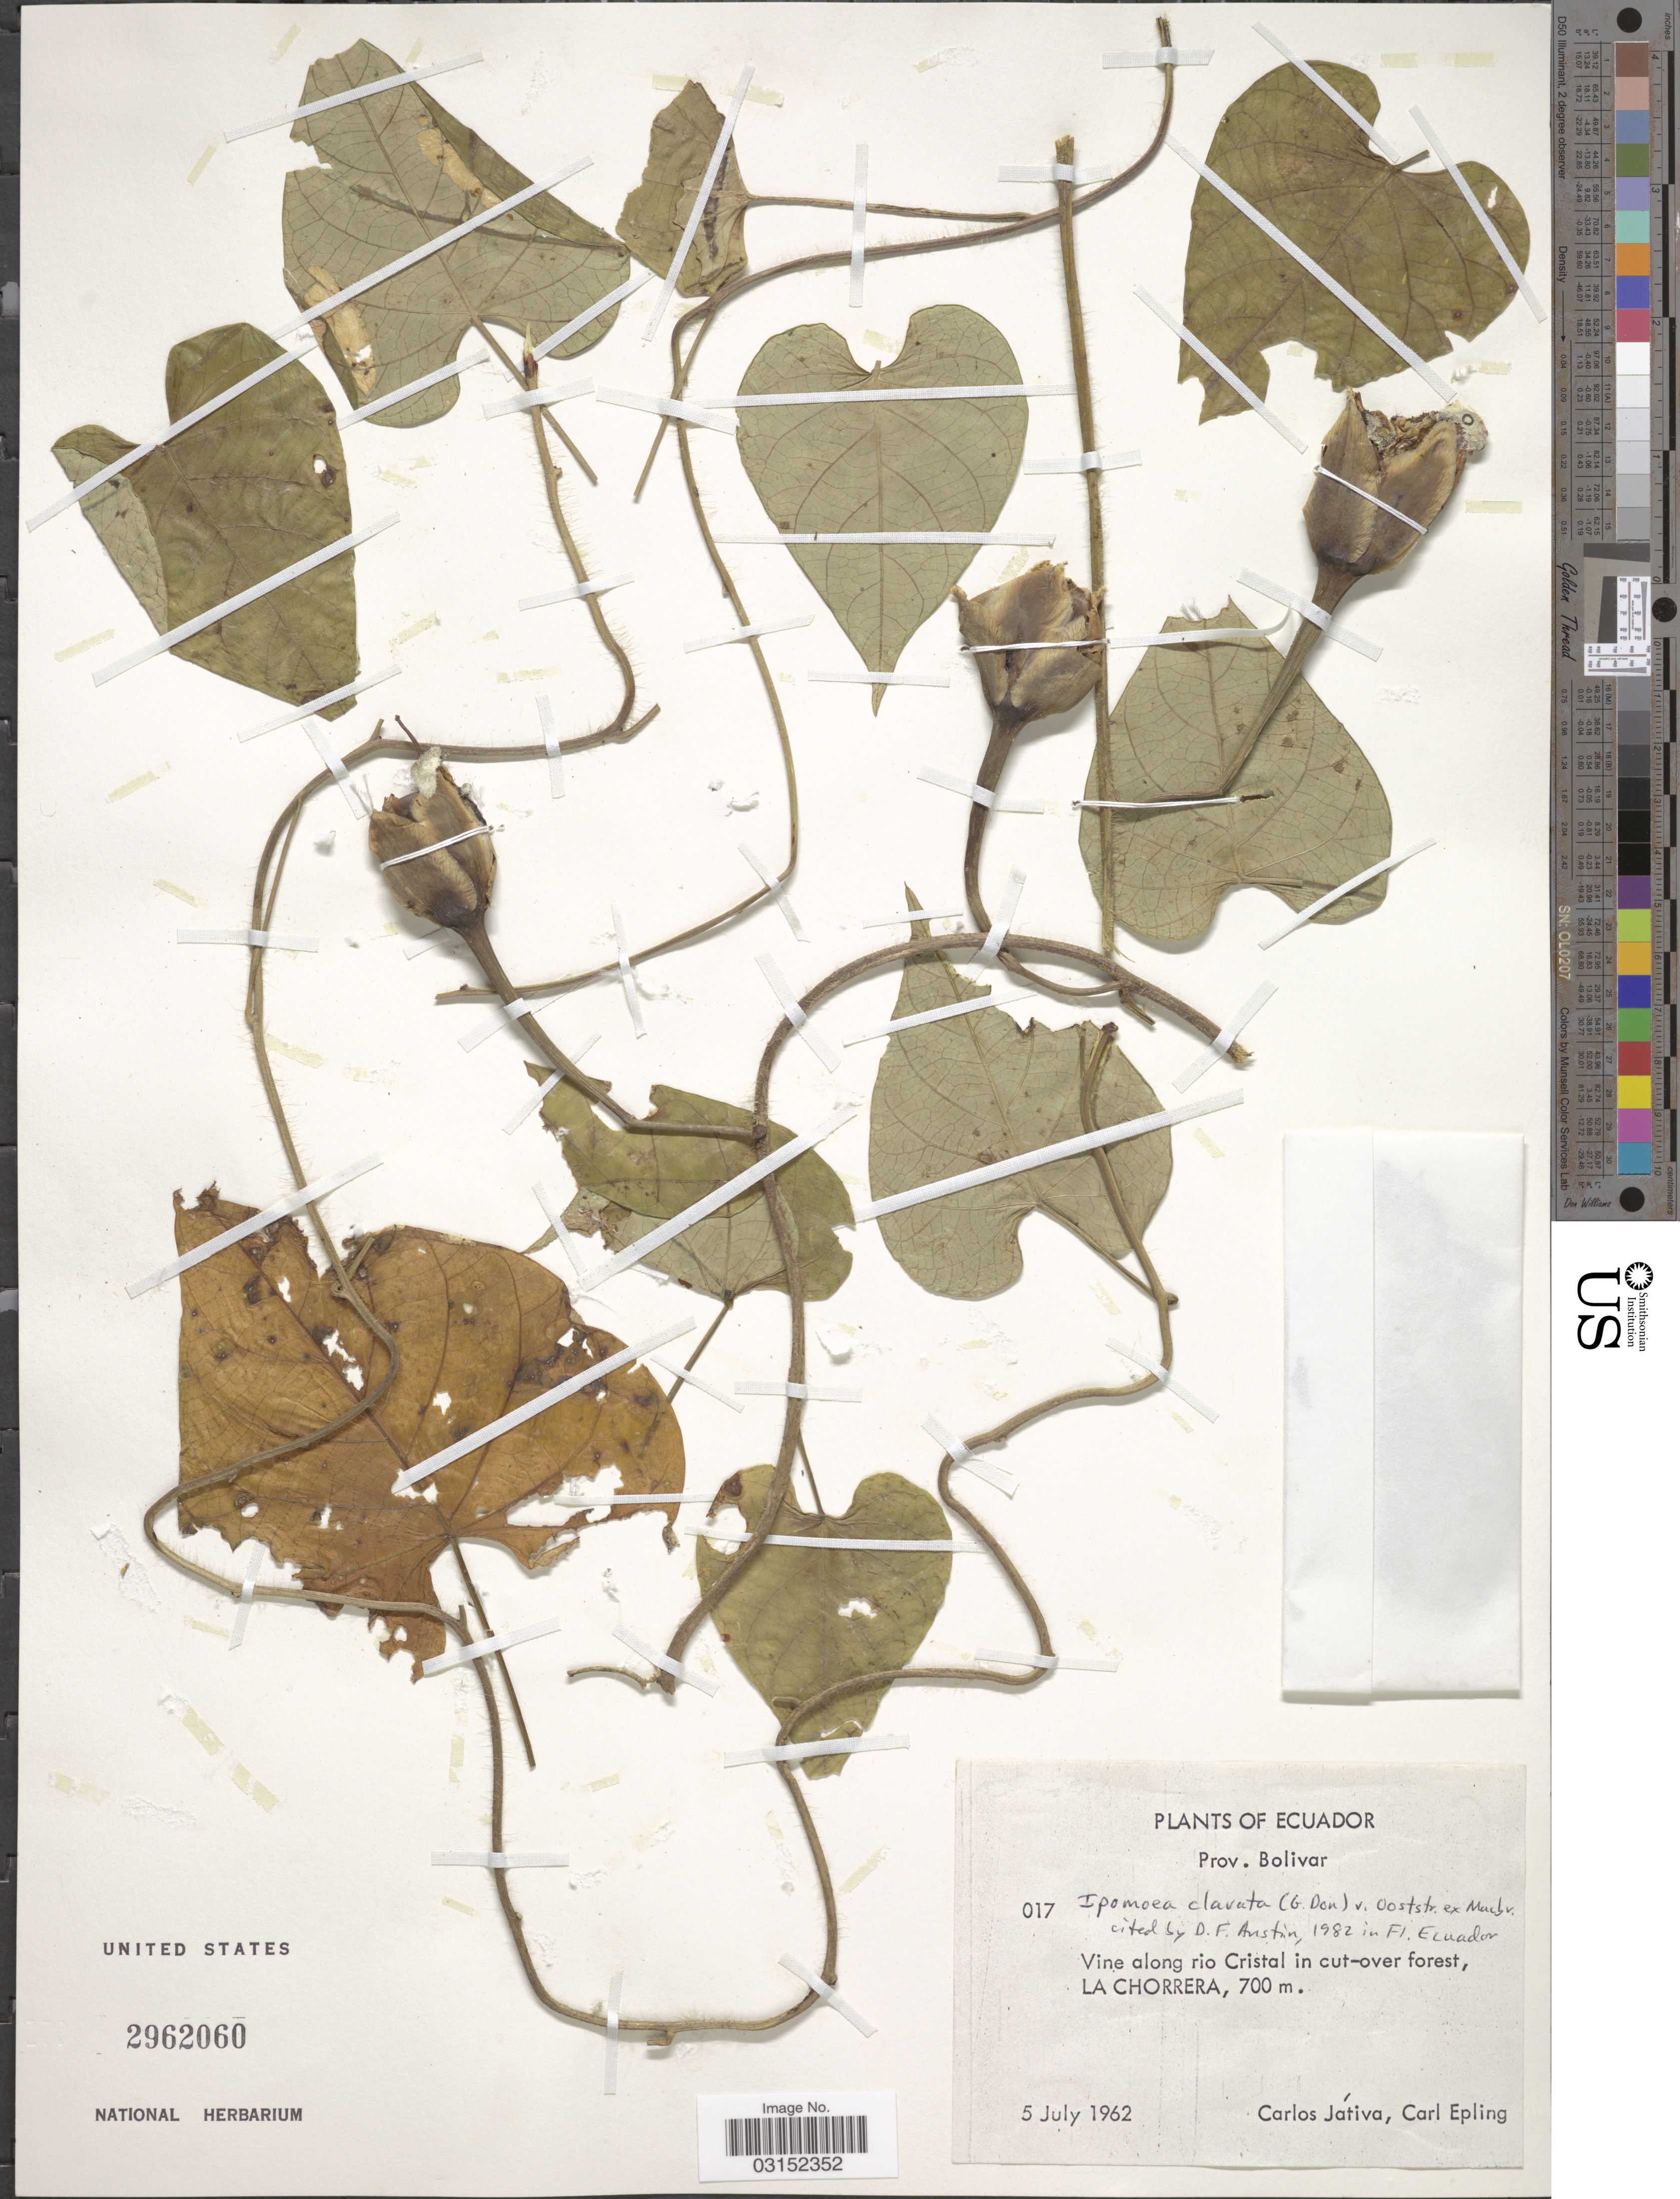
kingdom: Plantae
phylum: Tracheophyta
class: Magnoliopsida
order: Solanales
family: Convolvulaceae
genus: Ipomoea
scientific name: Ipomoea clavata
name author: (G. Don) J.F. Macbr.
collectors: C. D. Játiva & C. C. Epling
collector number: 017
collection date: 1962-07-05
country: Ecuador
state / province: Bolívar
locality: Prov. Bolivar, Vine along rio Cristal in cut-over forest, La Chorrera.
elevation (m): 700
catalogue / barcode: US 2962060